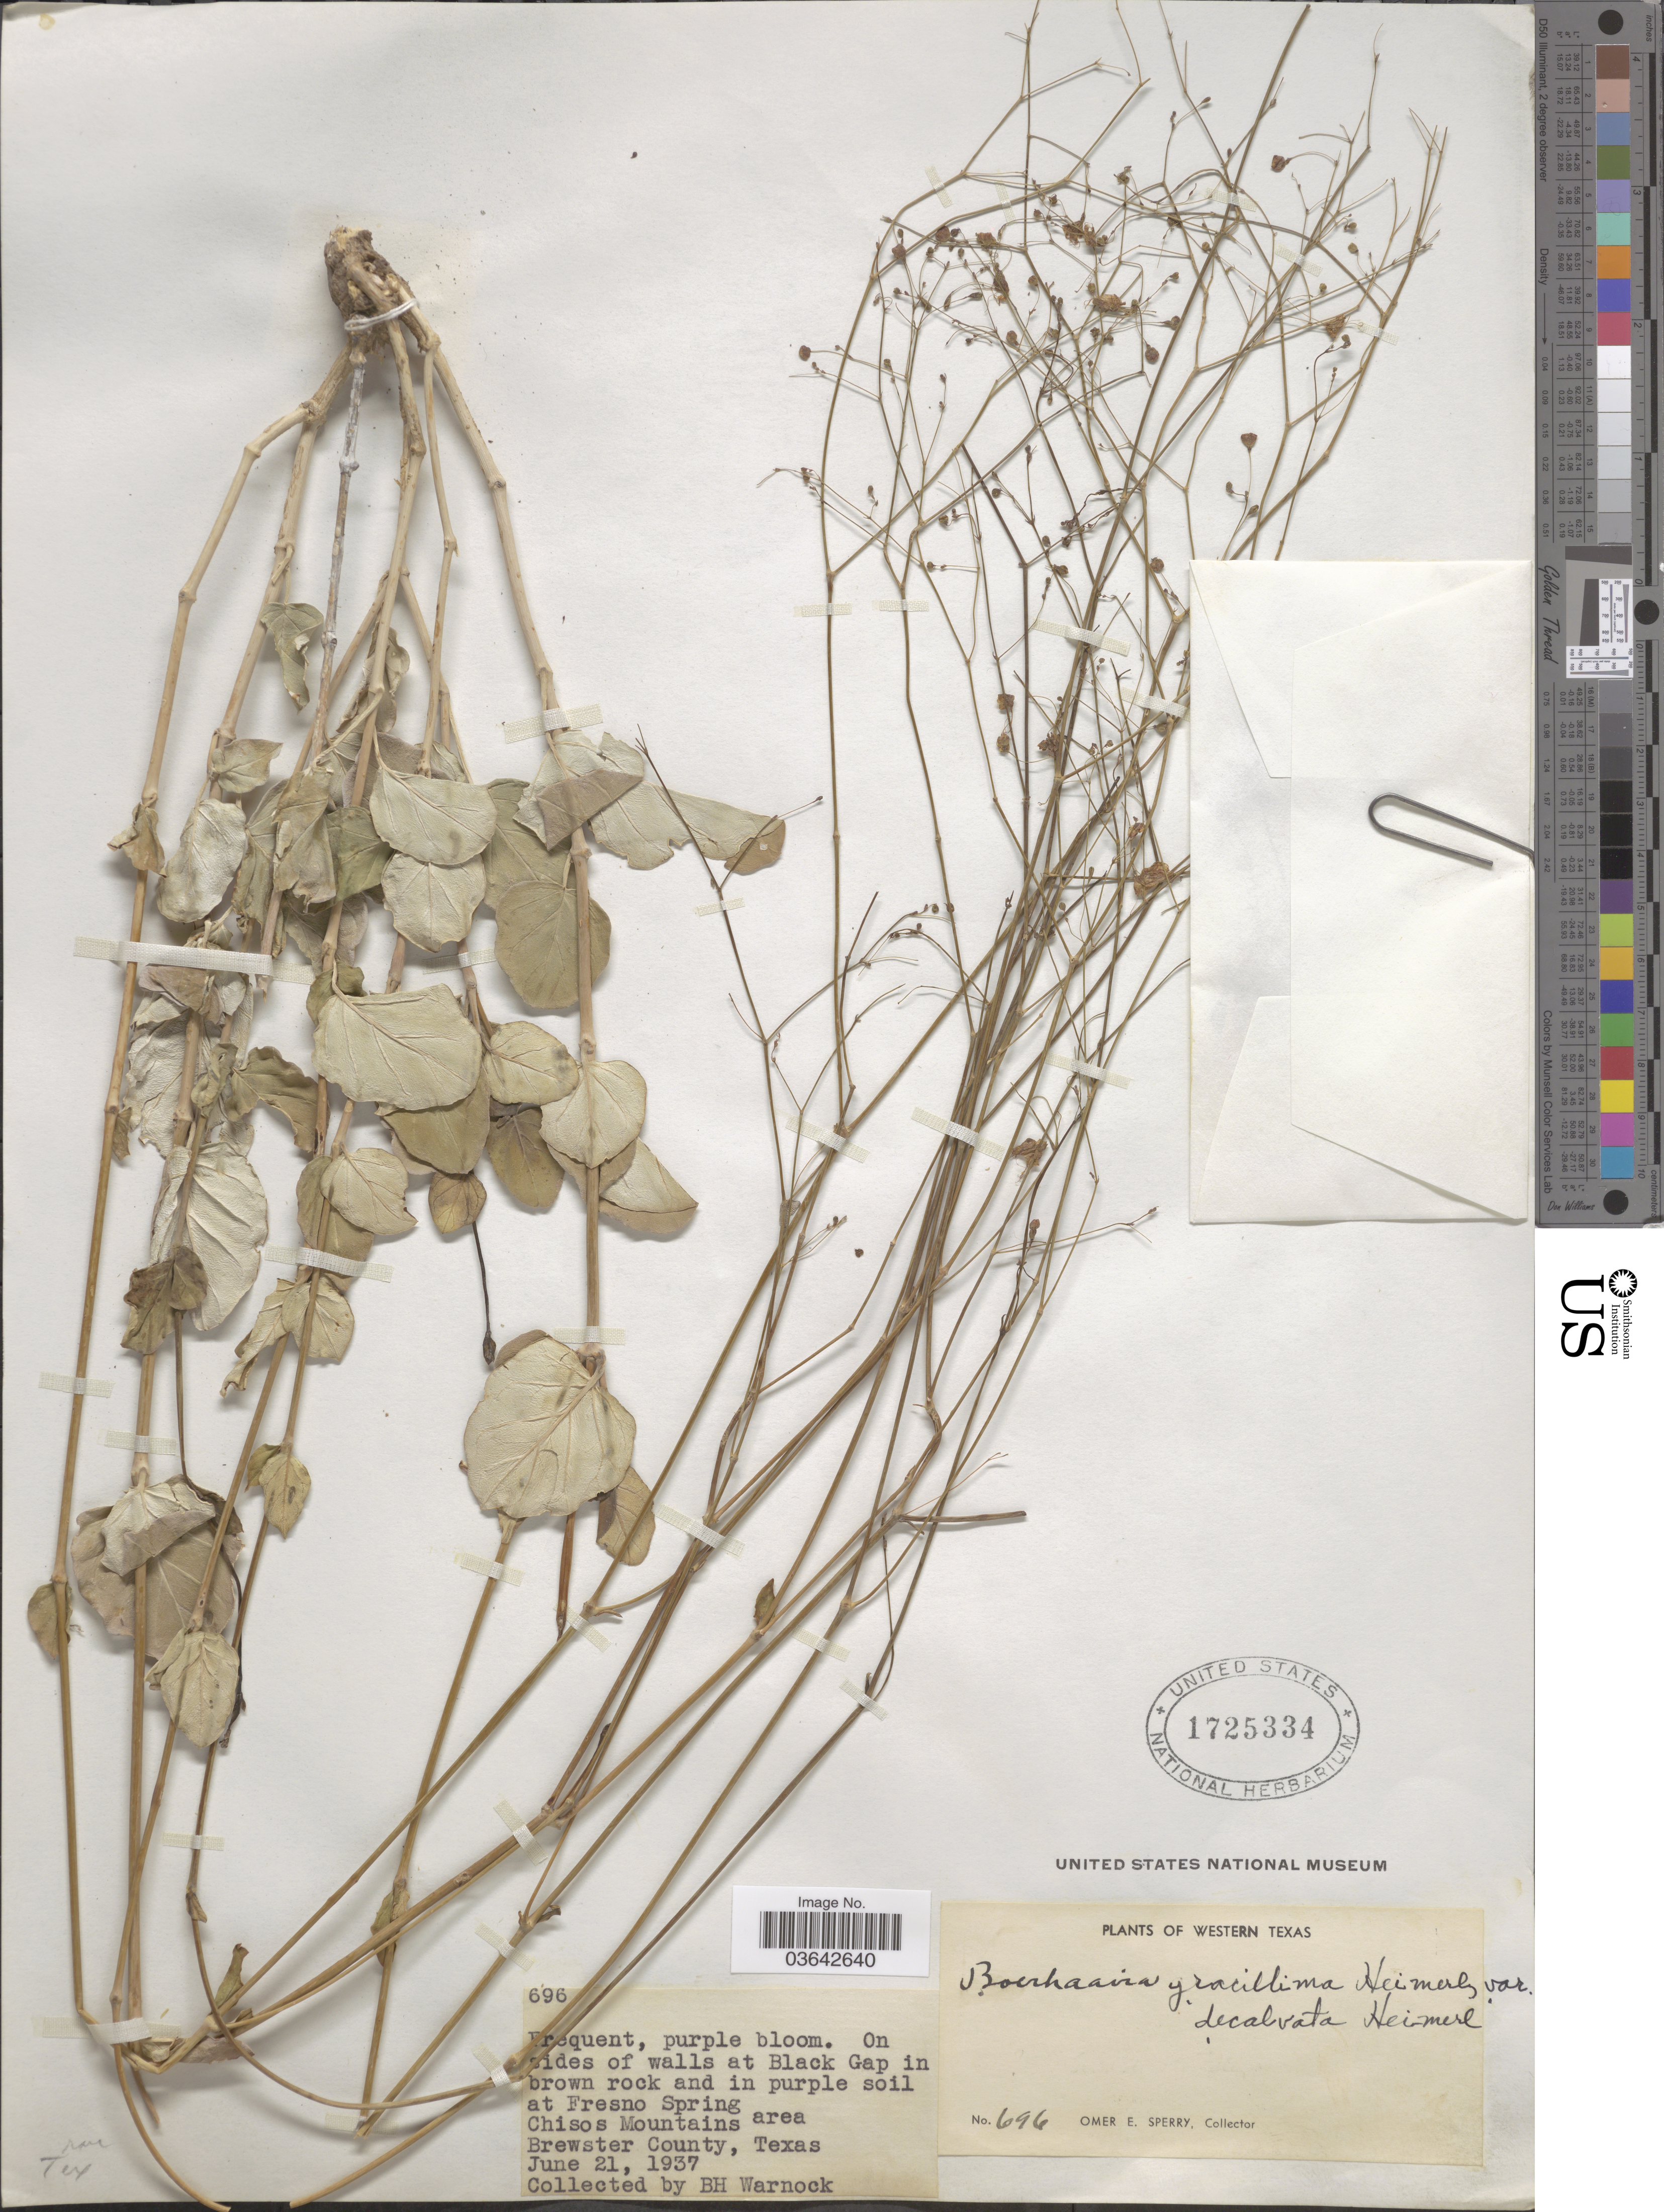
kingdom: Plantae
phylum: Tracheophyta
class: Magnoliopsida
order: Caryophyllales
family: Nyctaginaceae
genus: Boerhavia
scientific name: Boerhavia gracillima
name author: Heimerl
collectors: B. H. Warnock & O. E. Sperry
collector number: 696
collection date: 1937-06-21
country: United States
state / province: Texas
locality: On sides of walls at Black Gap in brown rock and in purple soil at Fresno Spring. Chisos Mountains area. Brewster County. Western Texas.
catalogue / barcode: US 1725334